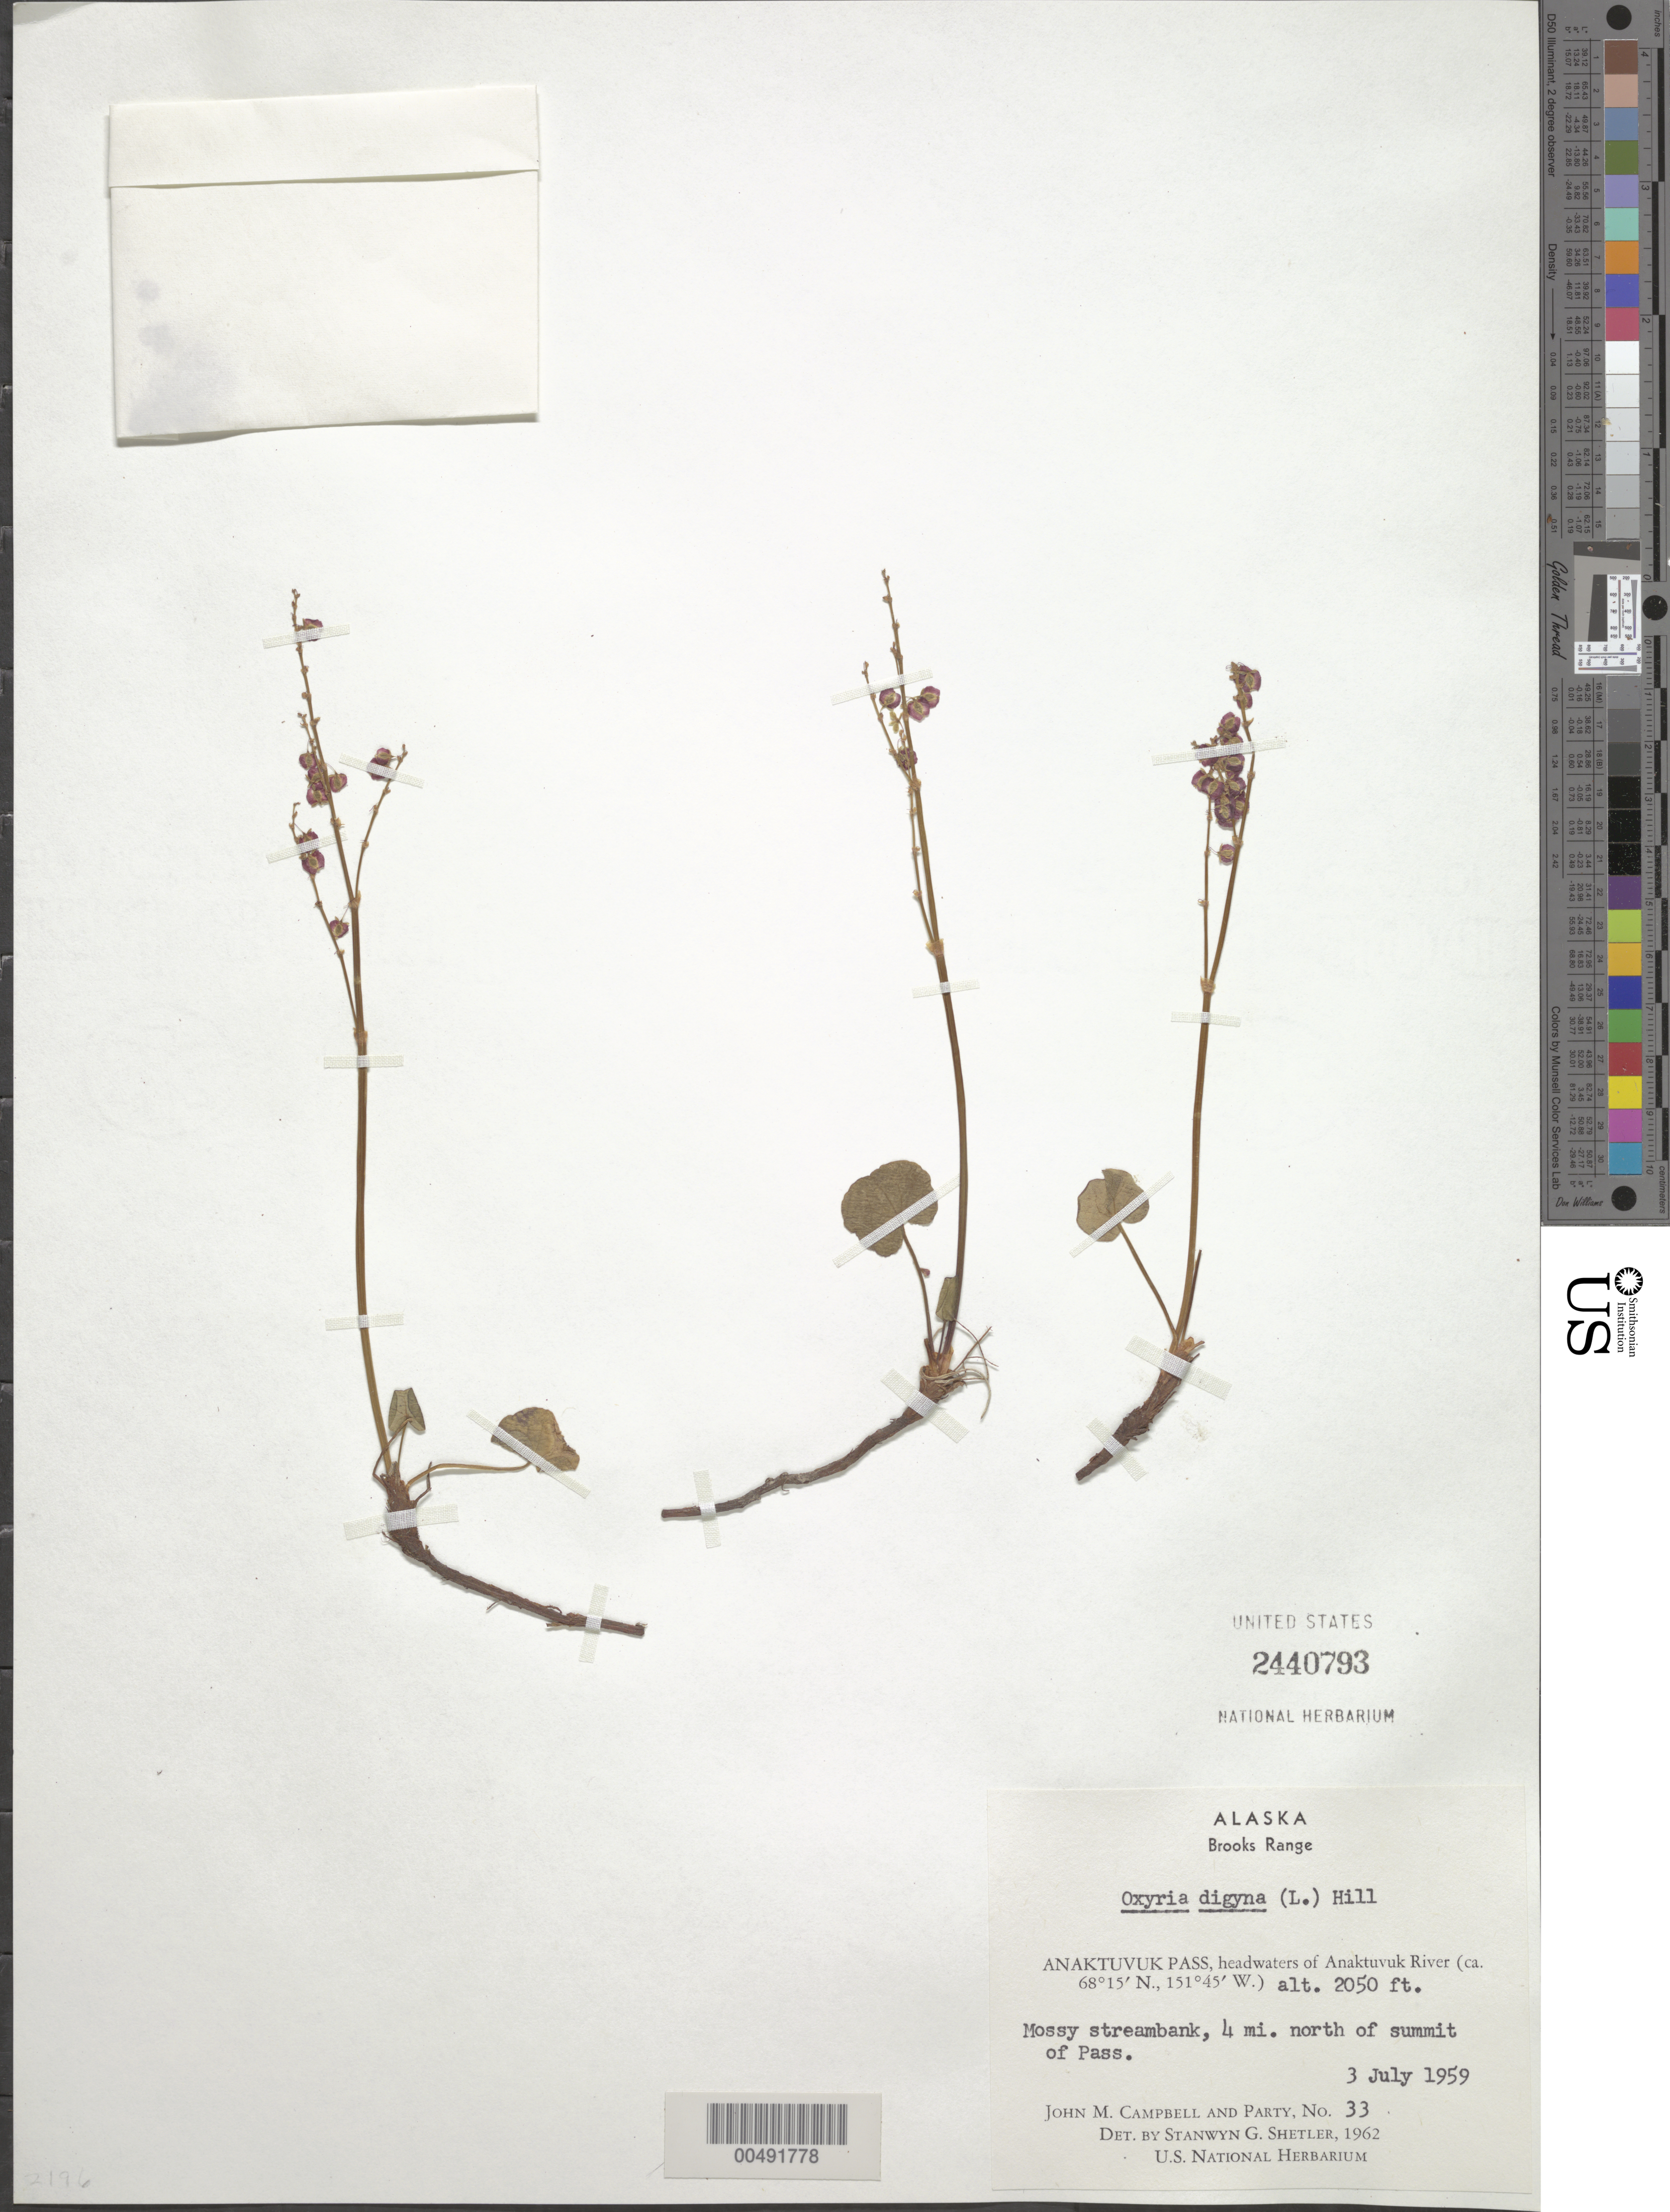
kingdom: Plantae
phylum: Tracheophyta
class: Magnoliopsida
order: Caryophyllales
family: Polygonaceae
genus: Oxyria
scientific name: Oxyria digyna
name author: (L.) Hill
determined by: Shetler, Stanwyn G., (US), NMNH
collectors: J. M. Campbell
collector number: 33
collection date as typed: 03 Jul 1959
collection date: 1959-07-03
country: United States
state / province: Alaska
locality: Brooks Range, 4 mi. N of summit of Anaktuvuk Pass, headwaters of Anaktuvuk River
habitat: mossy streambank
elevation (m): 625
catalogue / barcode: US 2440793